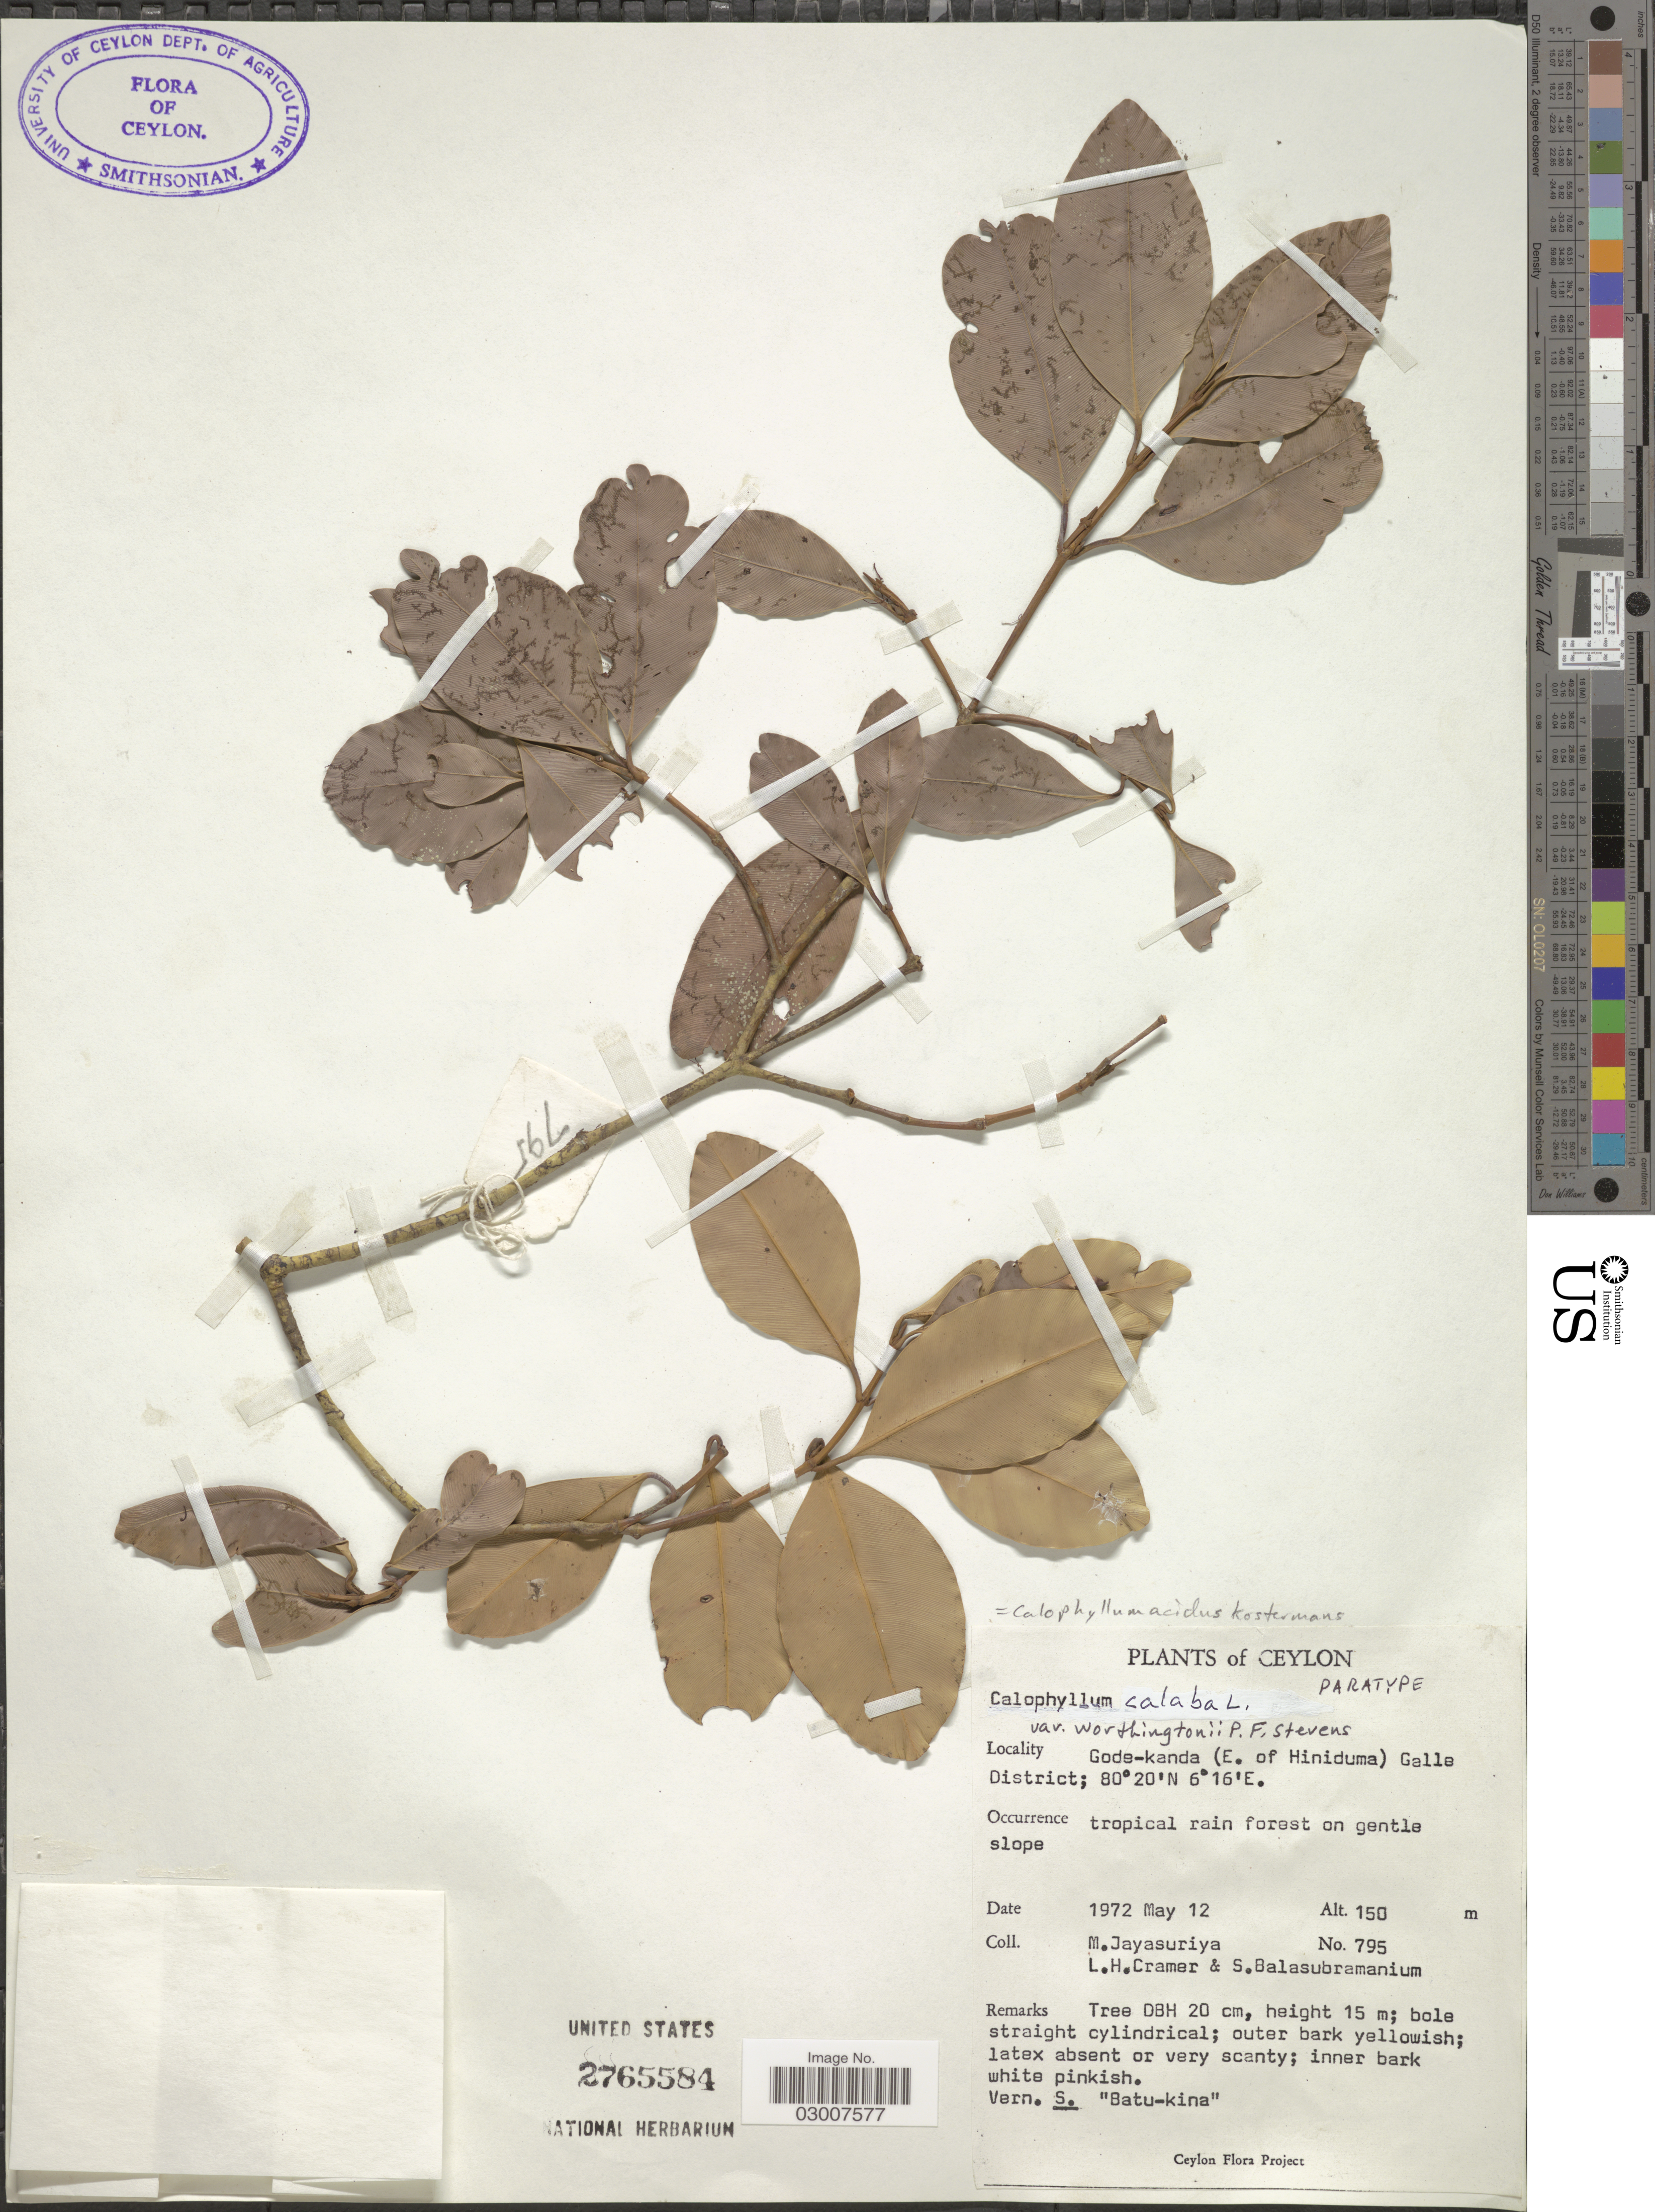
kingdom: Plantae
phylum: Tracheophyta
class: Magnoliopsida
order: Malpighiales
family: Calophyllaceae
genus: Calophyllum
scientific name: Calophyllum acidus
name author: Kosterm.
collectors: M. Jayasuriya, L. H. Cramer & S. Balasubramanium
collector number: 795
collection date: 1972-05-12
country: Sri Lanka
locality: Ceylon. Gode-kanda (E. of Hiniduma) Galle District.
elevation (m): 150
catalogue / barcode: US 2765584